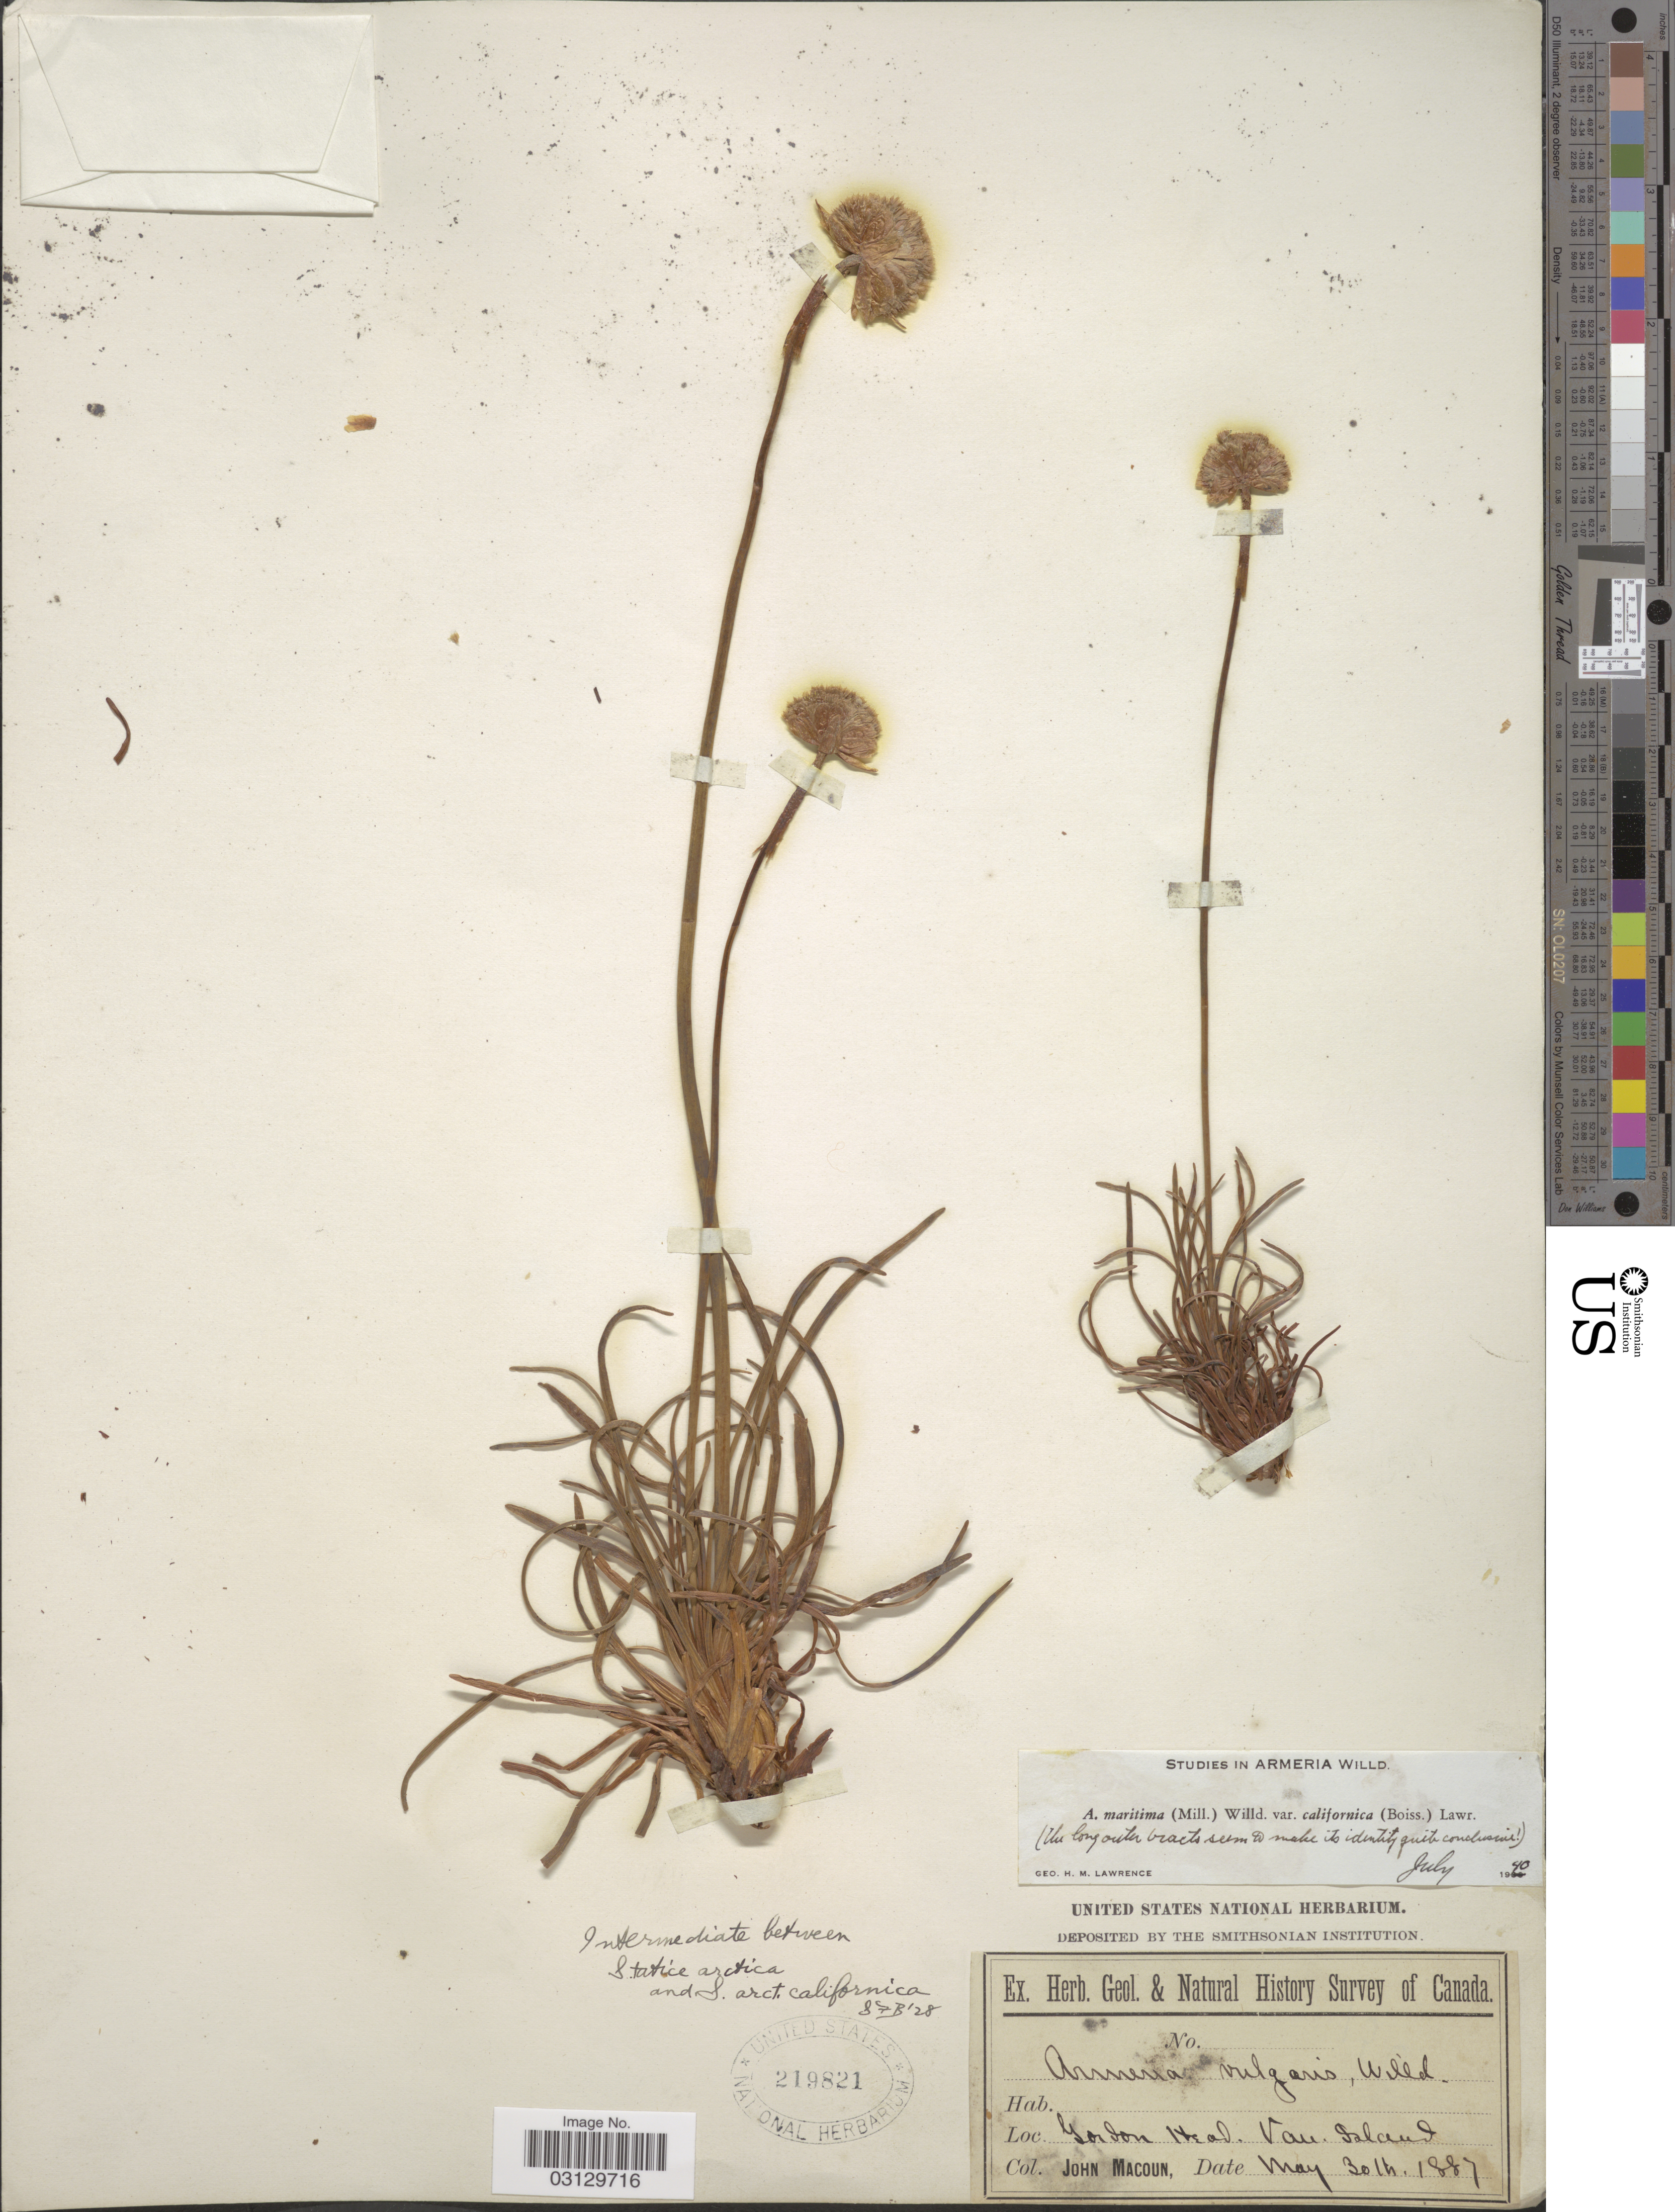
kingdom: Plantae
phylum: Tracheophyta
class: Magnoliopsida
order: Caryophyllales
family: Plumbaginaceae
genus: Armeria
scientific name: Armeria maritima subsp. californica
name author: (Boiss.) A.E. Porsild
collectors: J. Macoun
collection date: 1887-05-30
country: Canada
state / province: British Columbia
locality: Gordon Head. Van. Island.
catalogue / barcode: US 219821